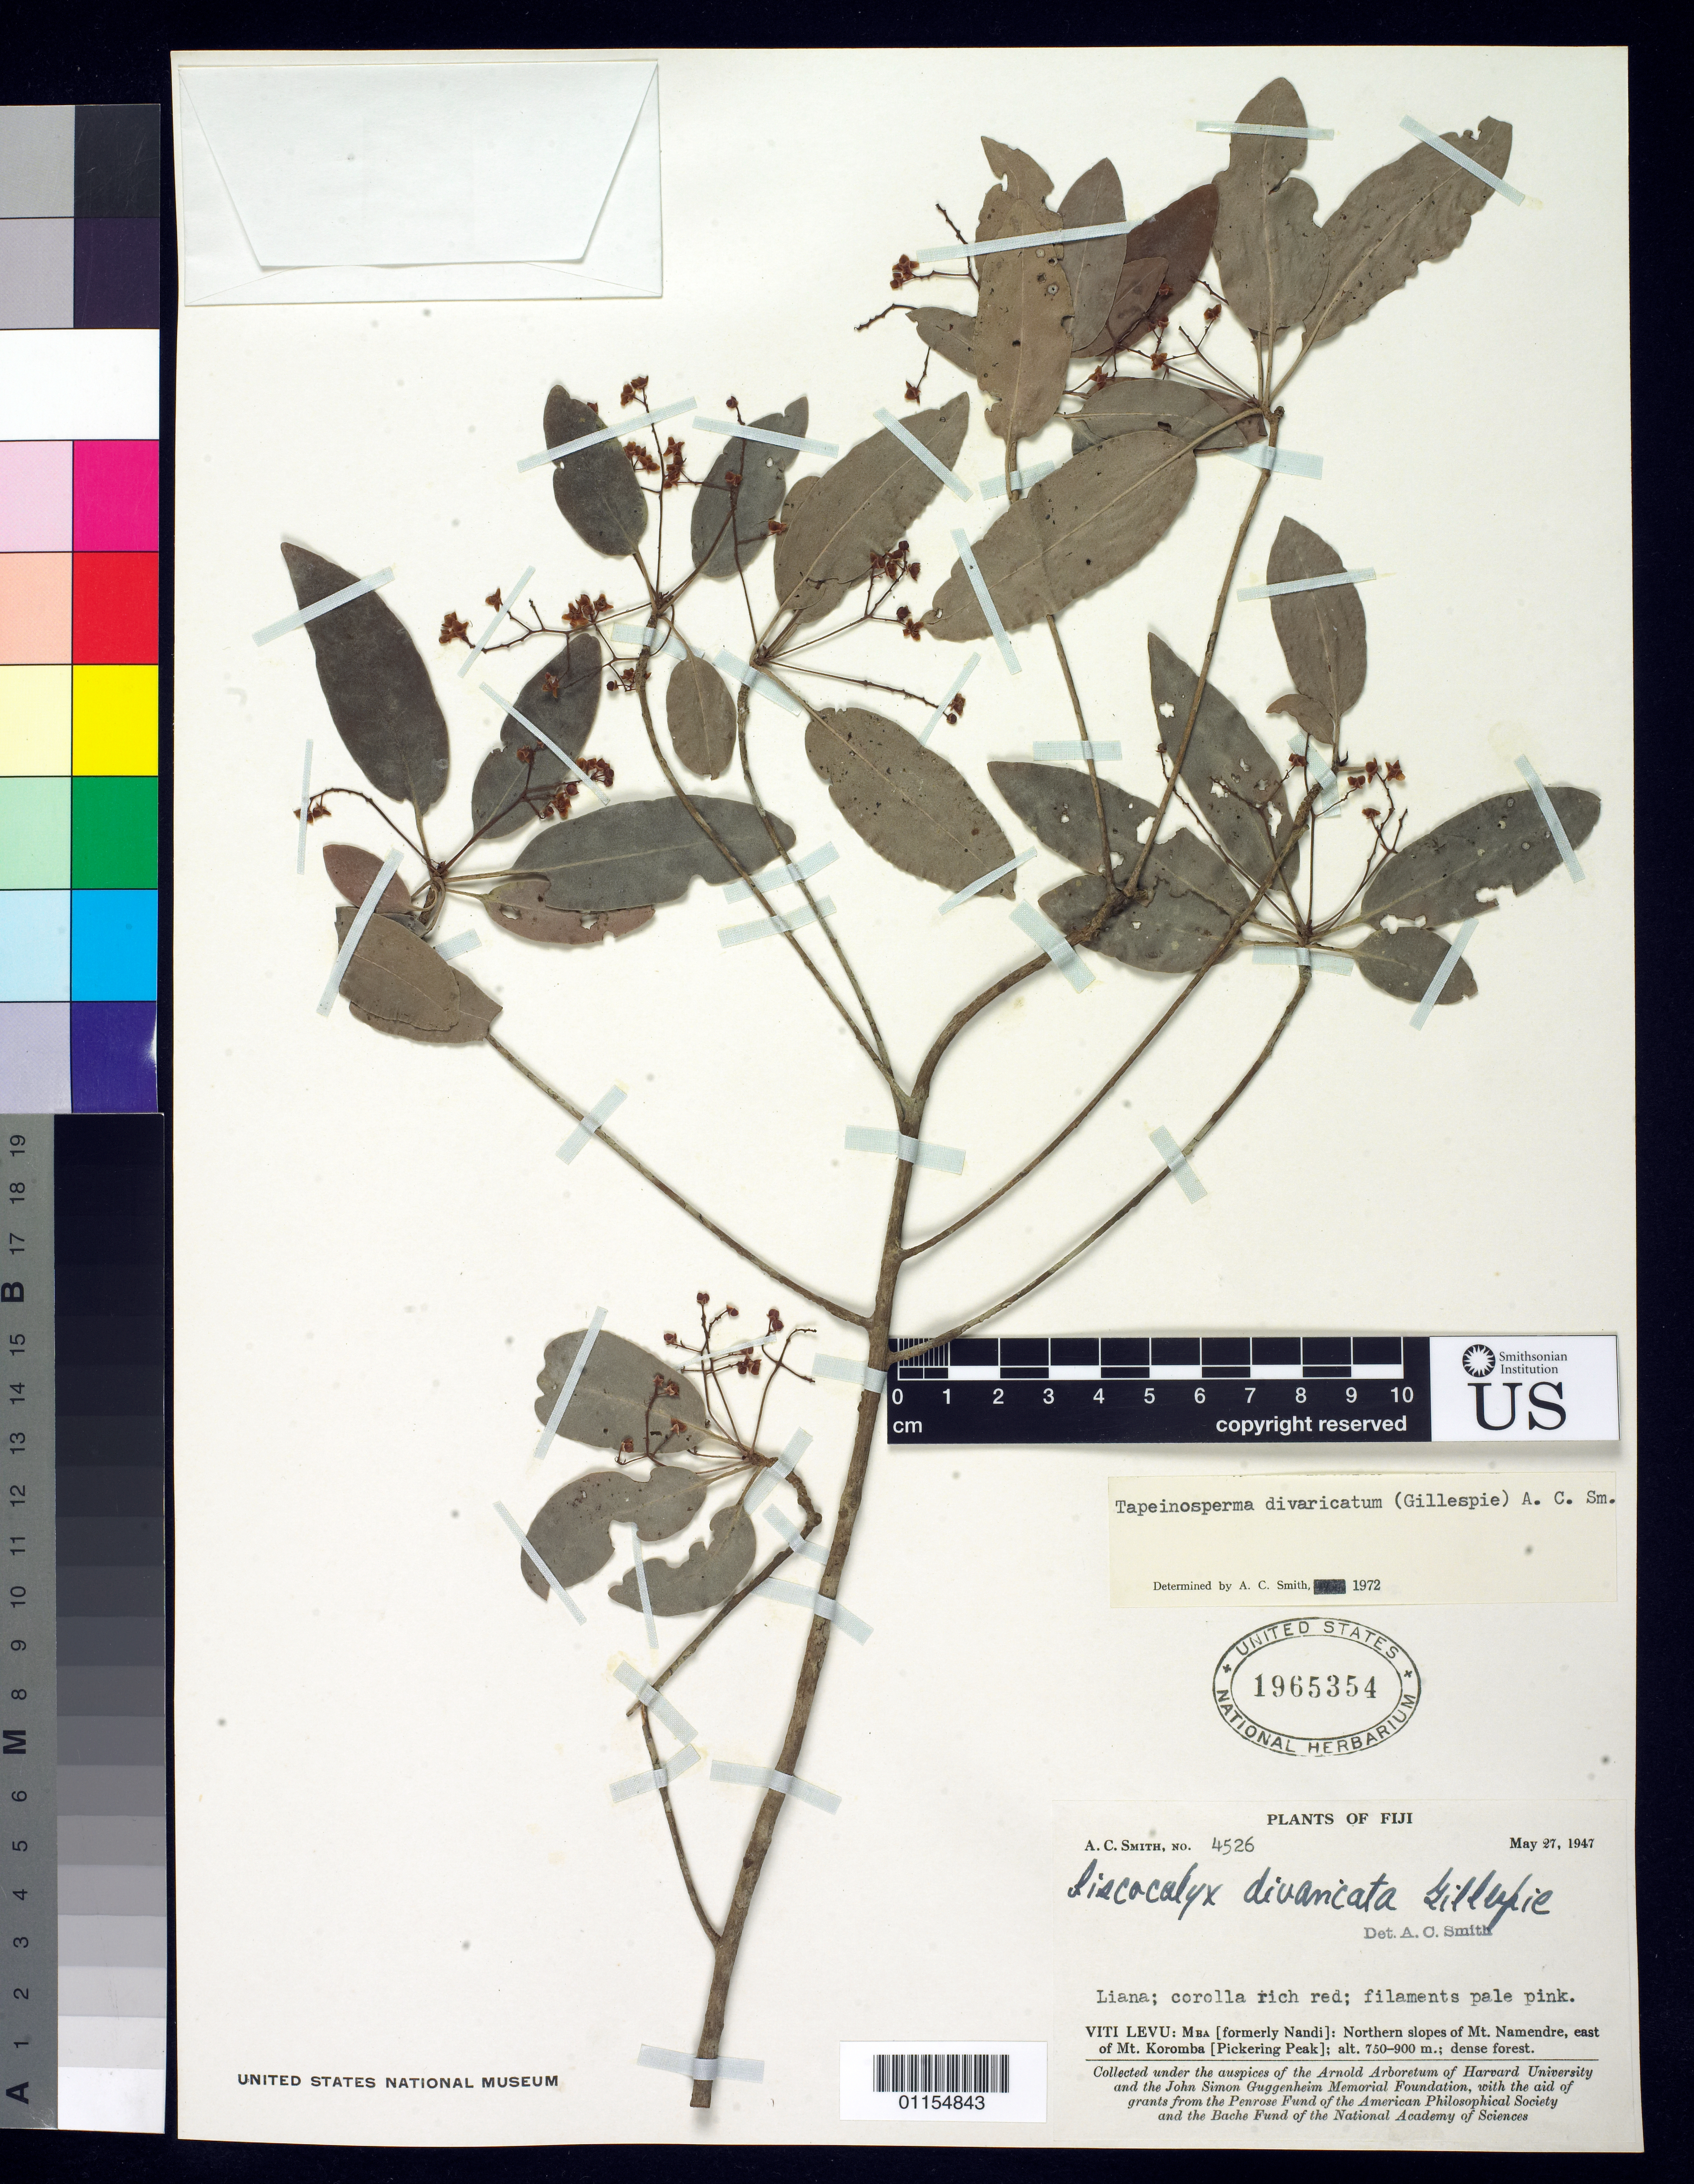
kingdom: Plantae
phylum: Tracheophyta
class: Magnoliopsida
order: Ericales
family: Primulaceae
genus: Tapeinosperma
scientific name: Tapeinosperma divaricatum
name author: (Gillespie) A.C. Sm.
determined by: Smith, A. C.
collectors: A. C. Smith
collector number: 4526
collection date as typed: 27 May 1947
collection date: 1947-05-27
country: Fiji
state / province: Western Division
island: Viti Levu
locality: Mba Prov., northern slopes of Mt. Namendre, E of Mt. Koro [Pickering Peak], Mba Prov.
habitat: Dense forest.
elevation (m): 750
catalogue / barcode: US 1965354